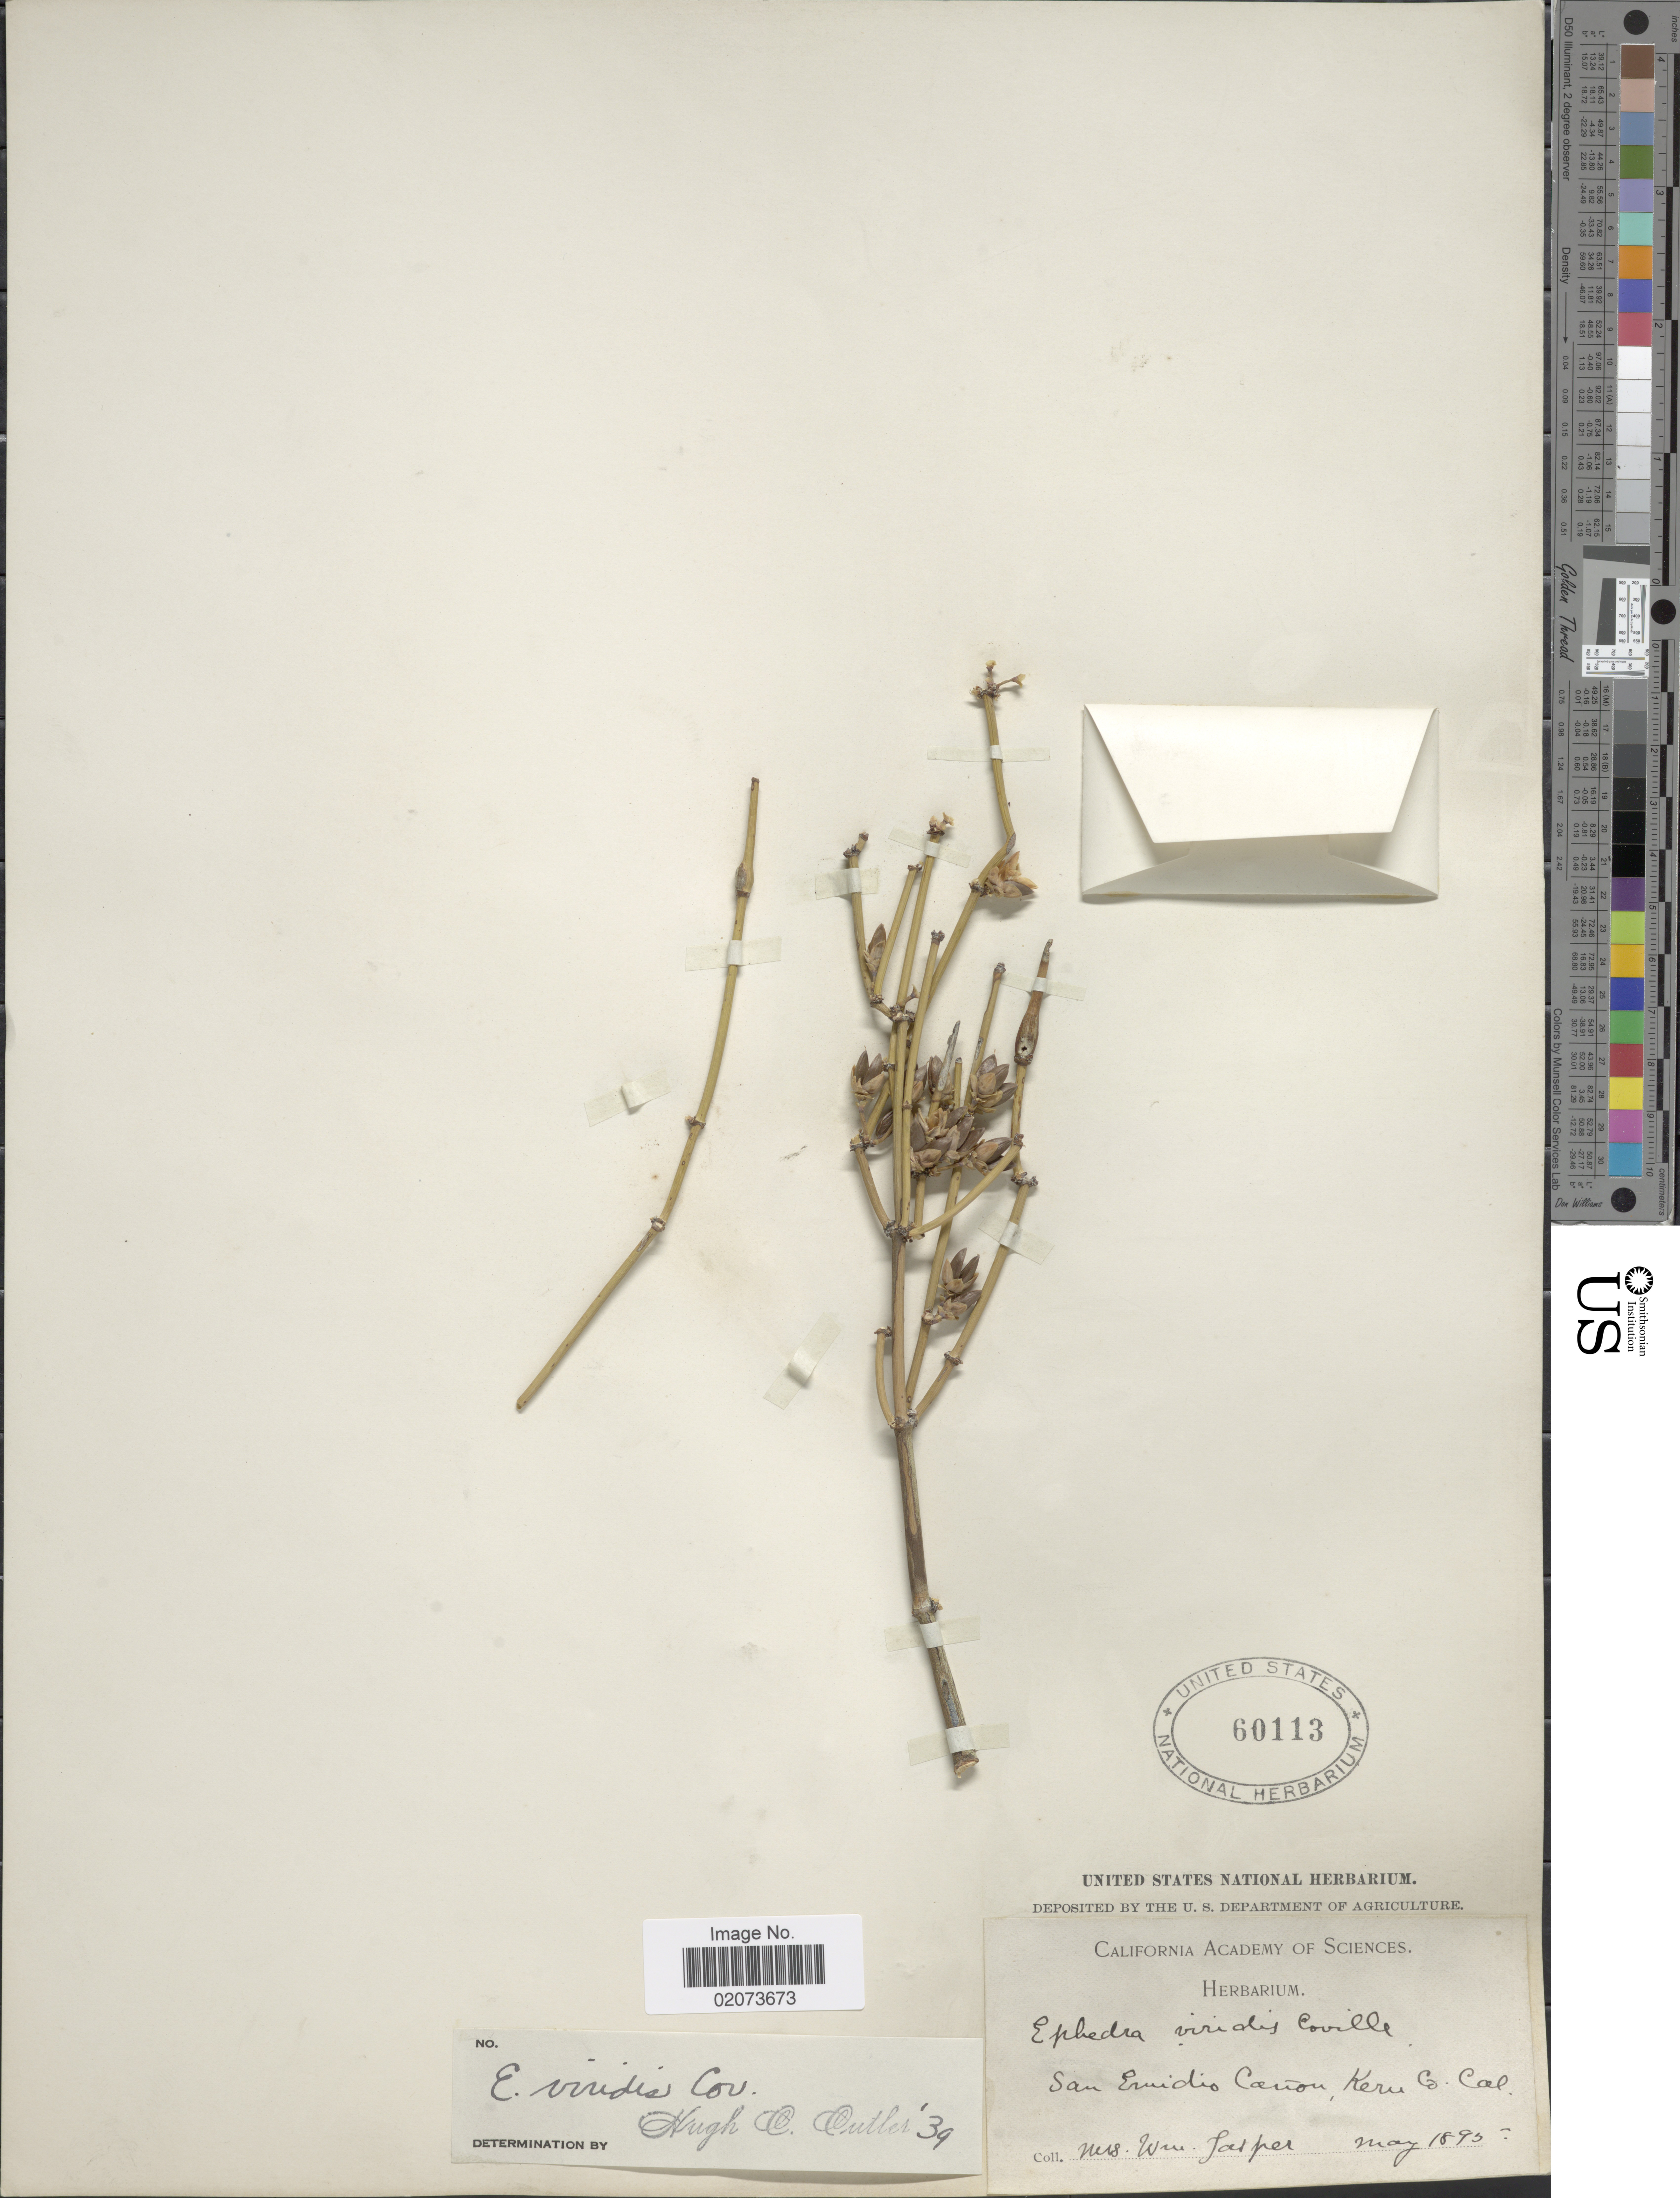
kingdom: Plantae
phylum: Tracheophyta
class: Gnetopsida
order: Ephedrales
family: Ephedraceae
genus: Ephedra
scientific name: Ephedra viridis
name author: Coville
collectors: W. Jasper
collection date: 1895-05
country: United States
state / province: California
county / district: Kern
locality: San Emidio Canon, Kern Co.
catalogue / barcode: US 60113